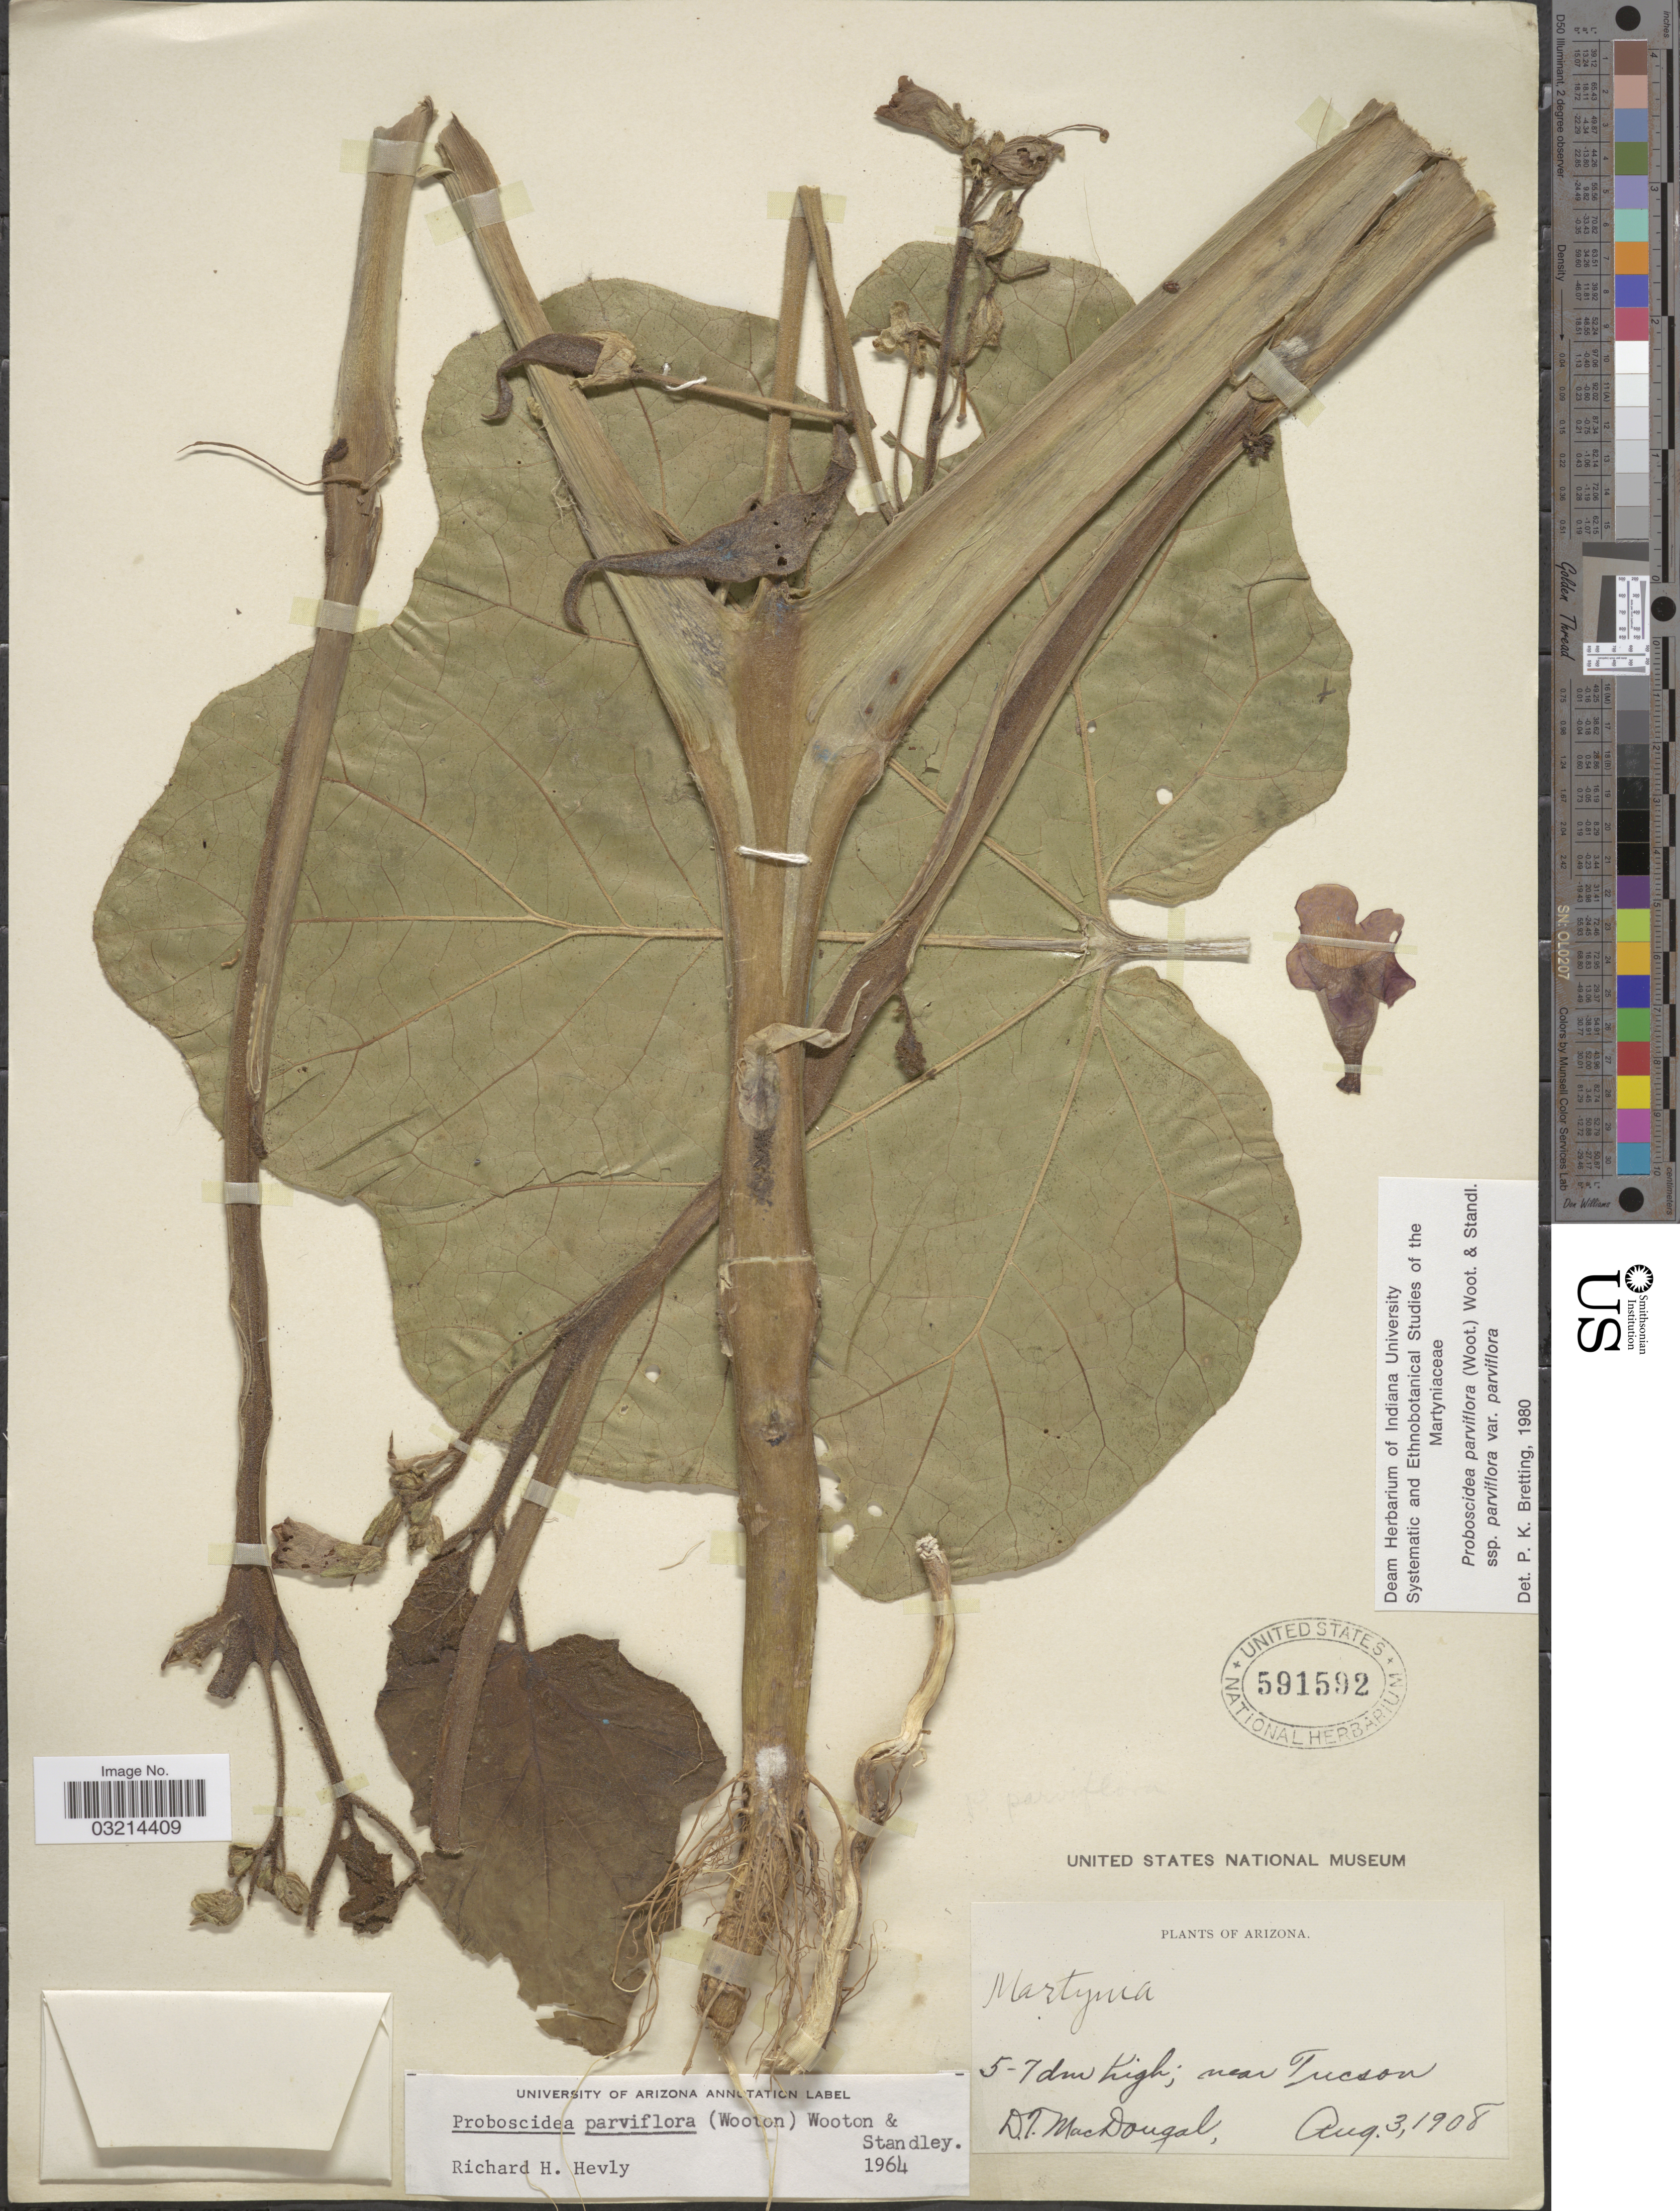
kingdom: Plantae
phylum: Tracheophyta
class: Magnoliopsida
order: Lamiales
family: Martyniaceae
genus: Proboscidea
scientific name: Proboscidea parviflora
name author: (Wooton) Wooton & Standl.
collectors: D. T. MacDougal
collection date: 1908-08-03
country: United States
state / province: Arizona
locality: Near Tucson.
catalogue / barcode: US 591592